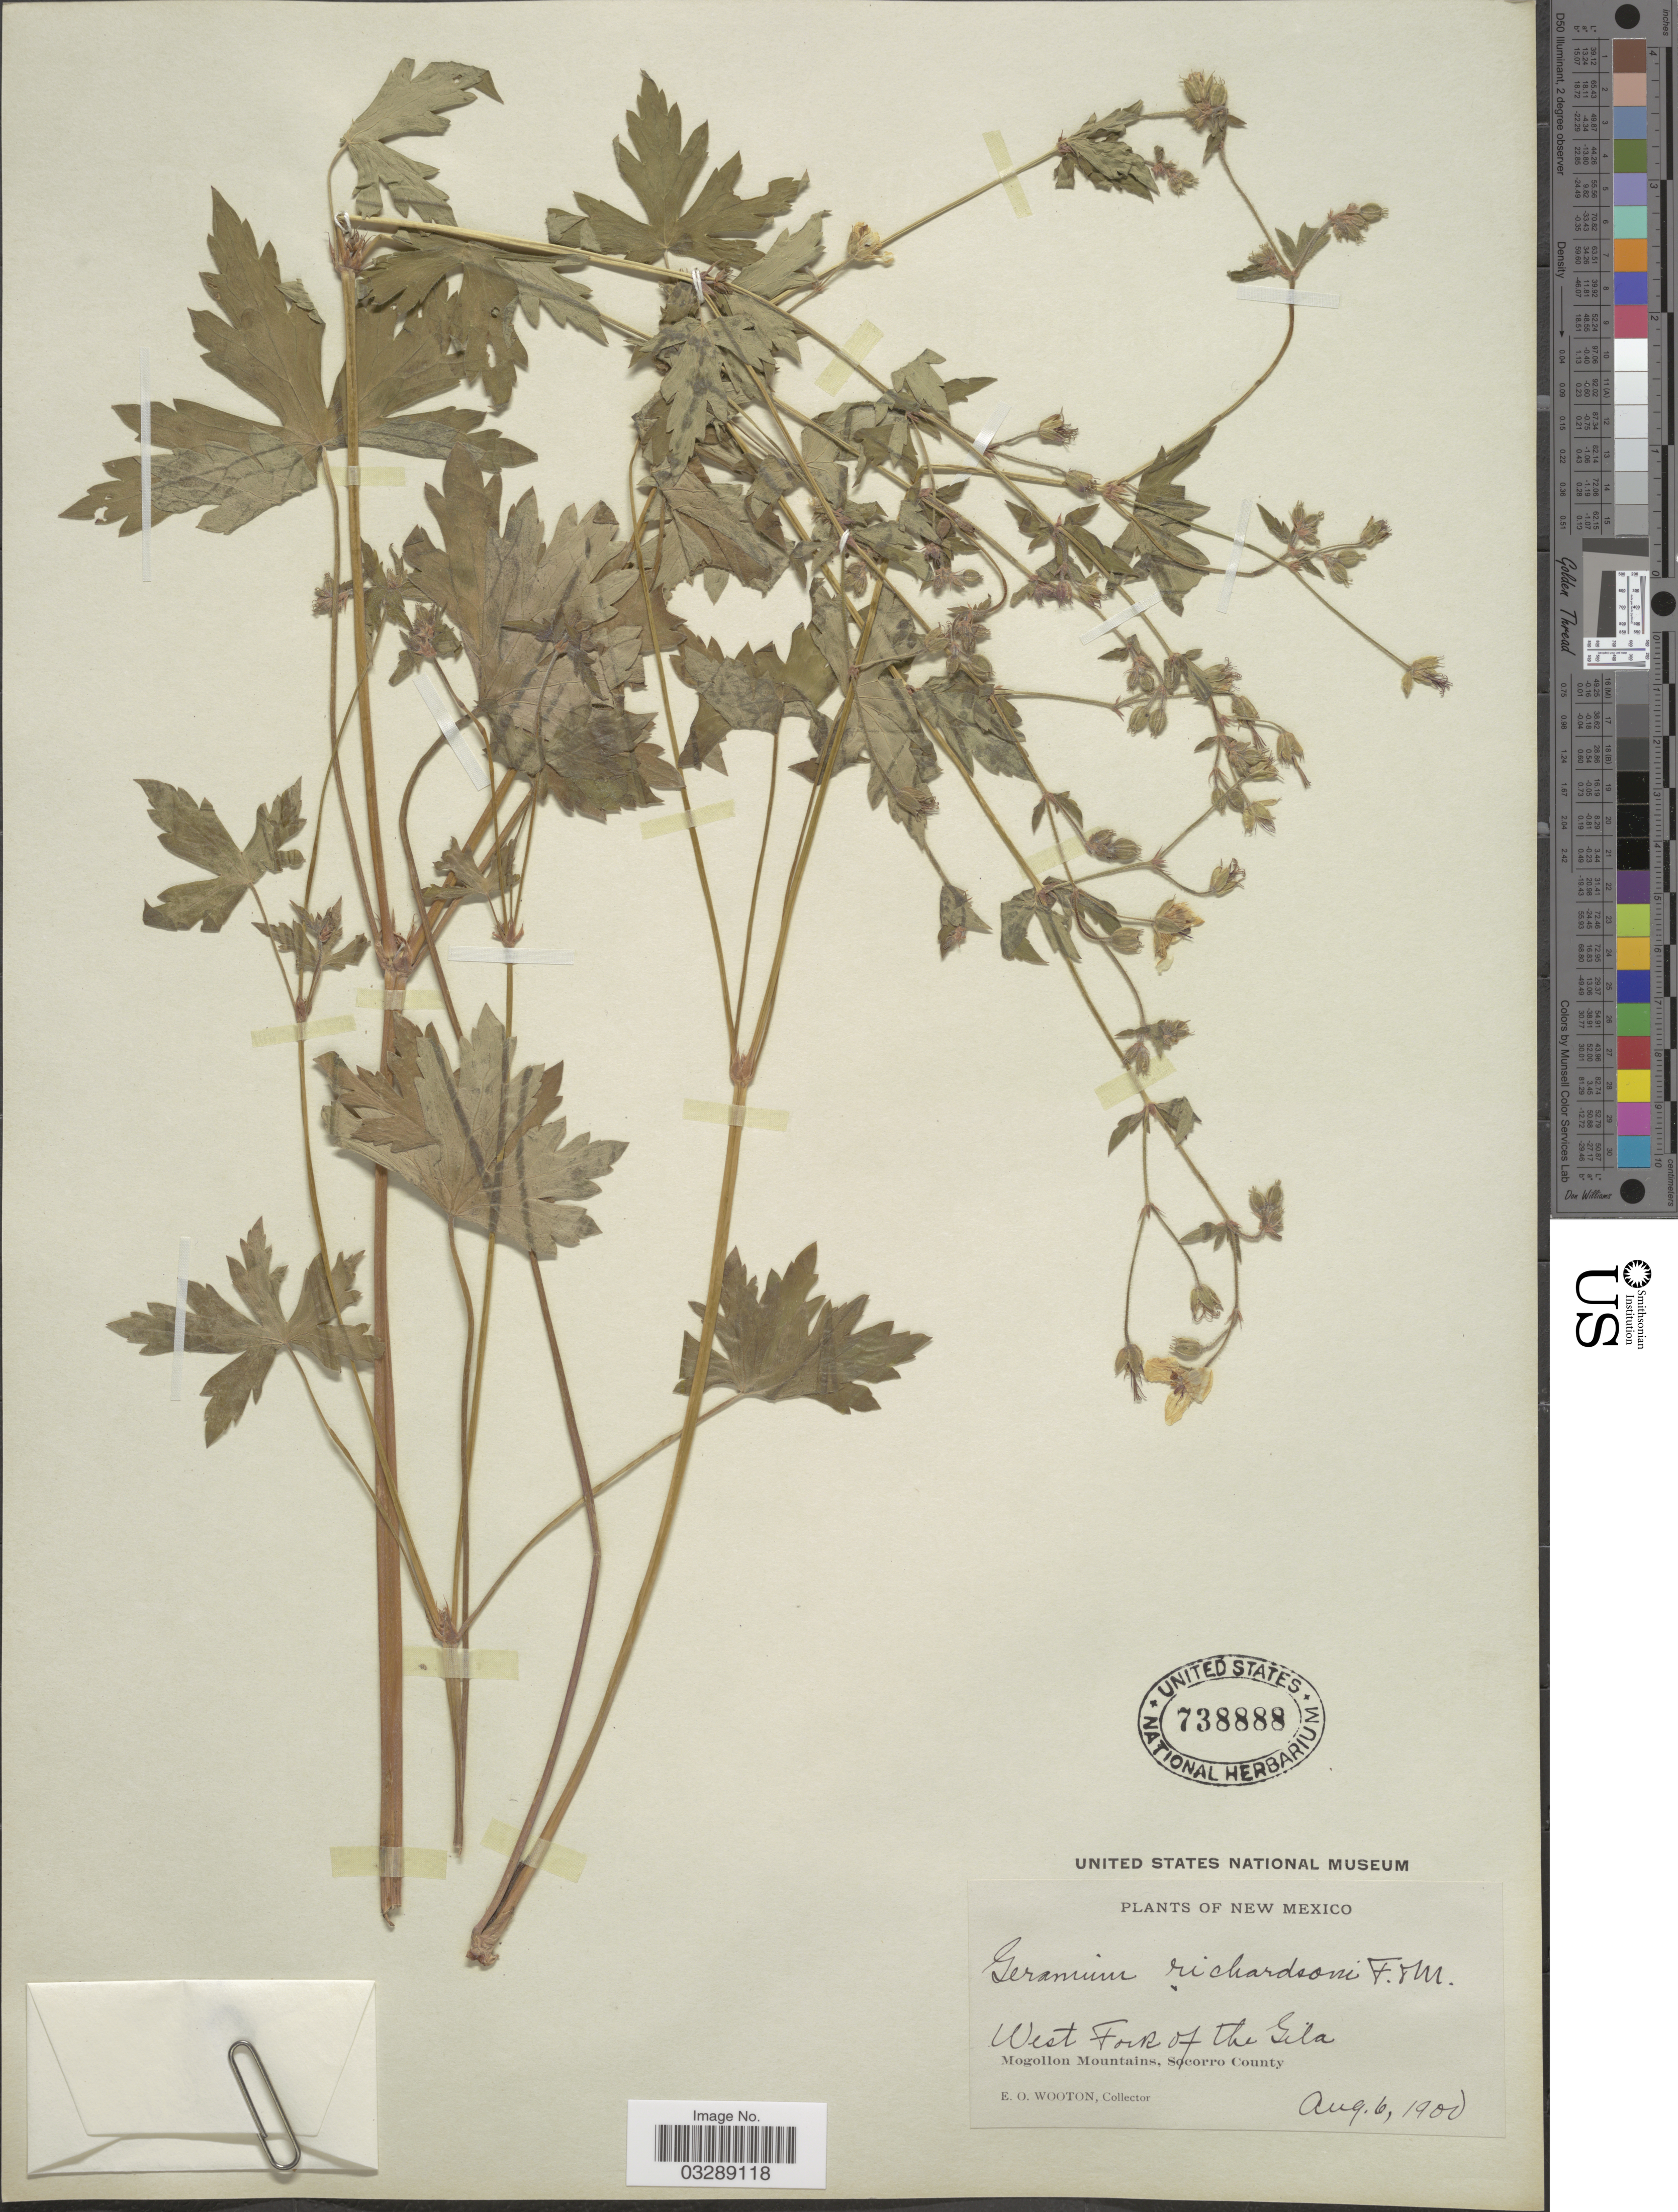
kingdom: Plantae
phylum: Tracheophyta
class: Magnoliopsida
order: Geraniales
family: Geraniaceae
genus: Geranium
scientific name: Geranium richardsonii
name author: Fisch. & Trautv.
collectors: E. O. Wooton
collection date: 1900-08-06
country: United States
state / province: New Mexico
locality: West Fork of the Gila. Mogollon Mountains, Socorro County.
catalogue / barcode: US 738888